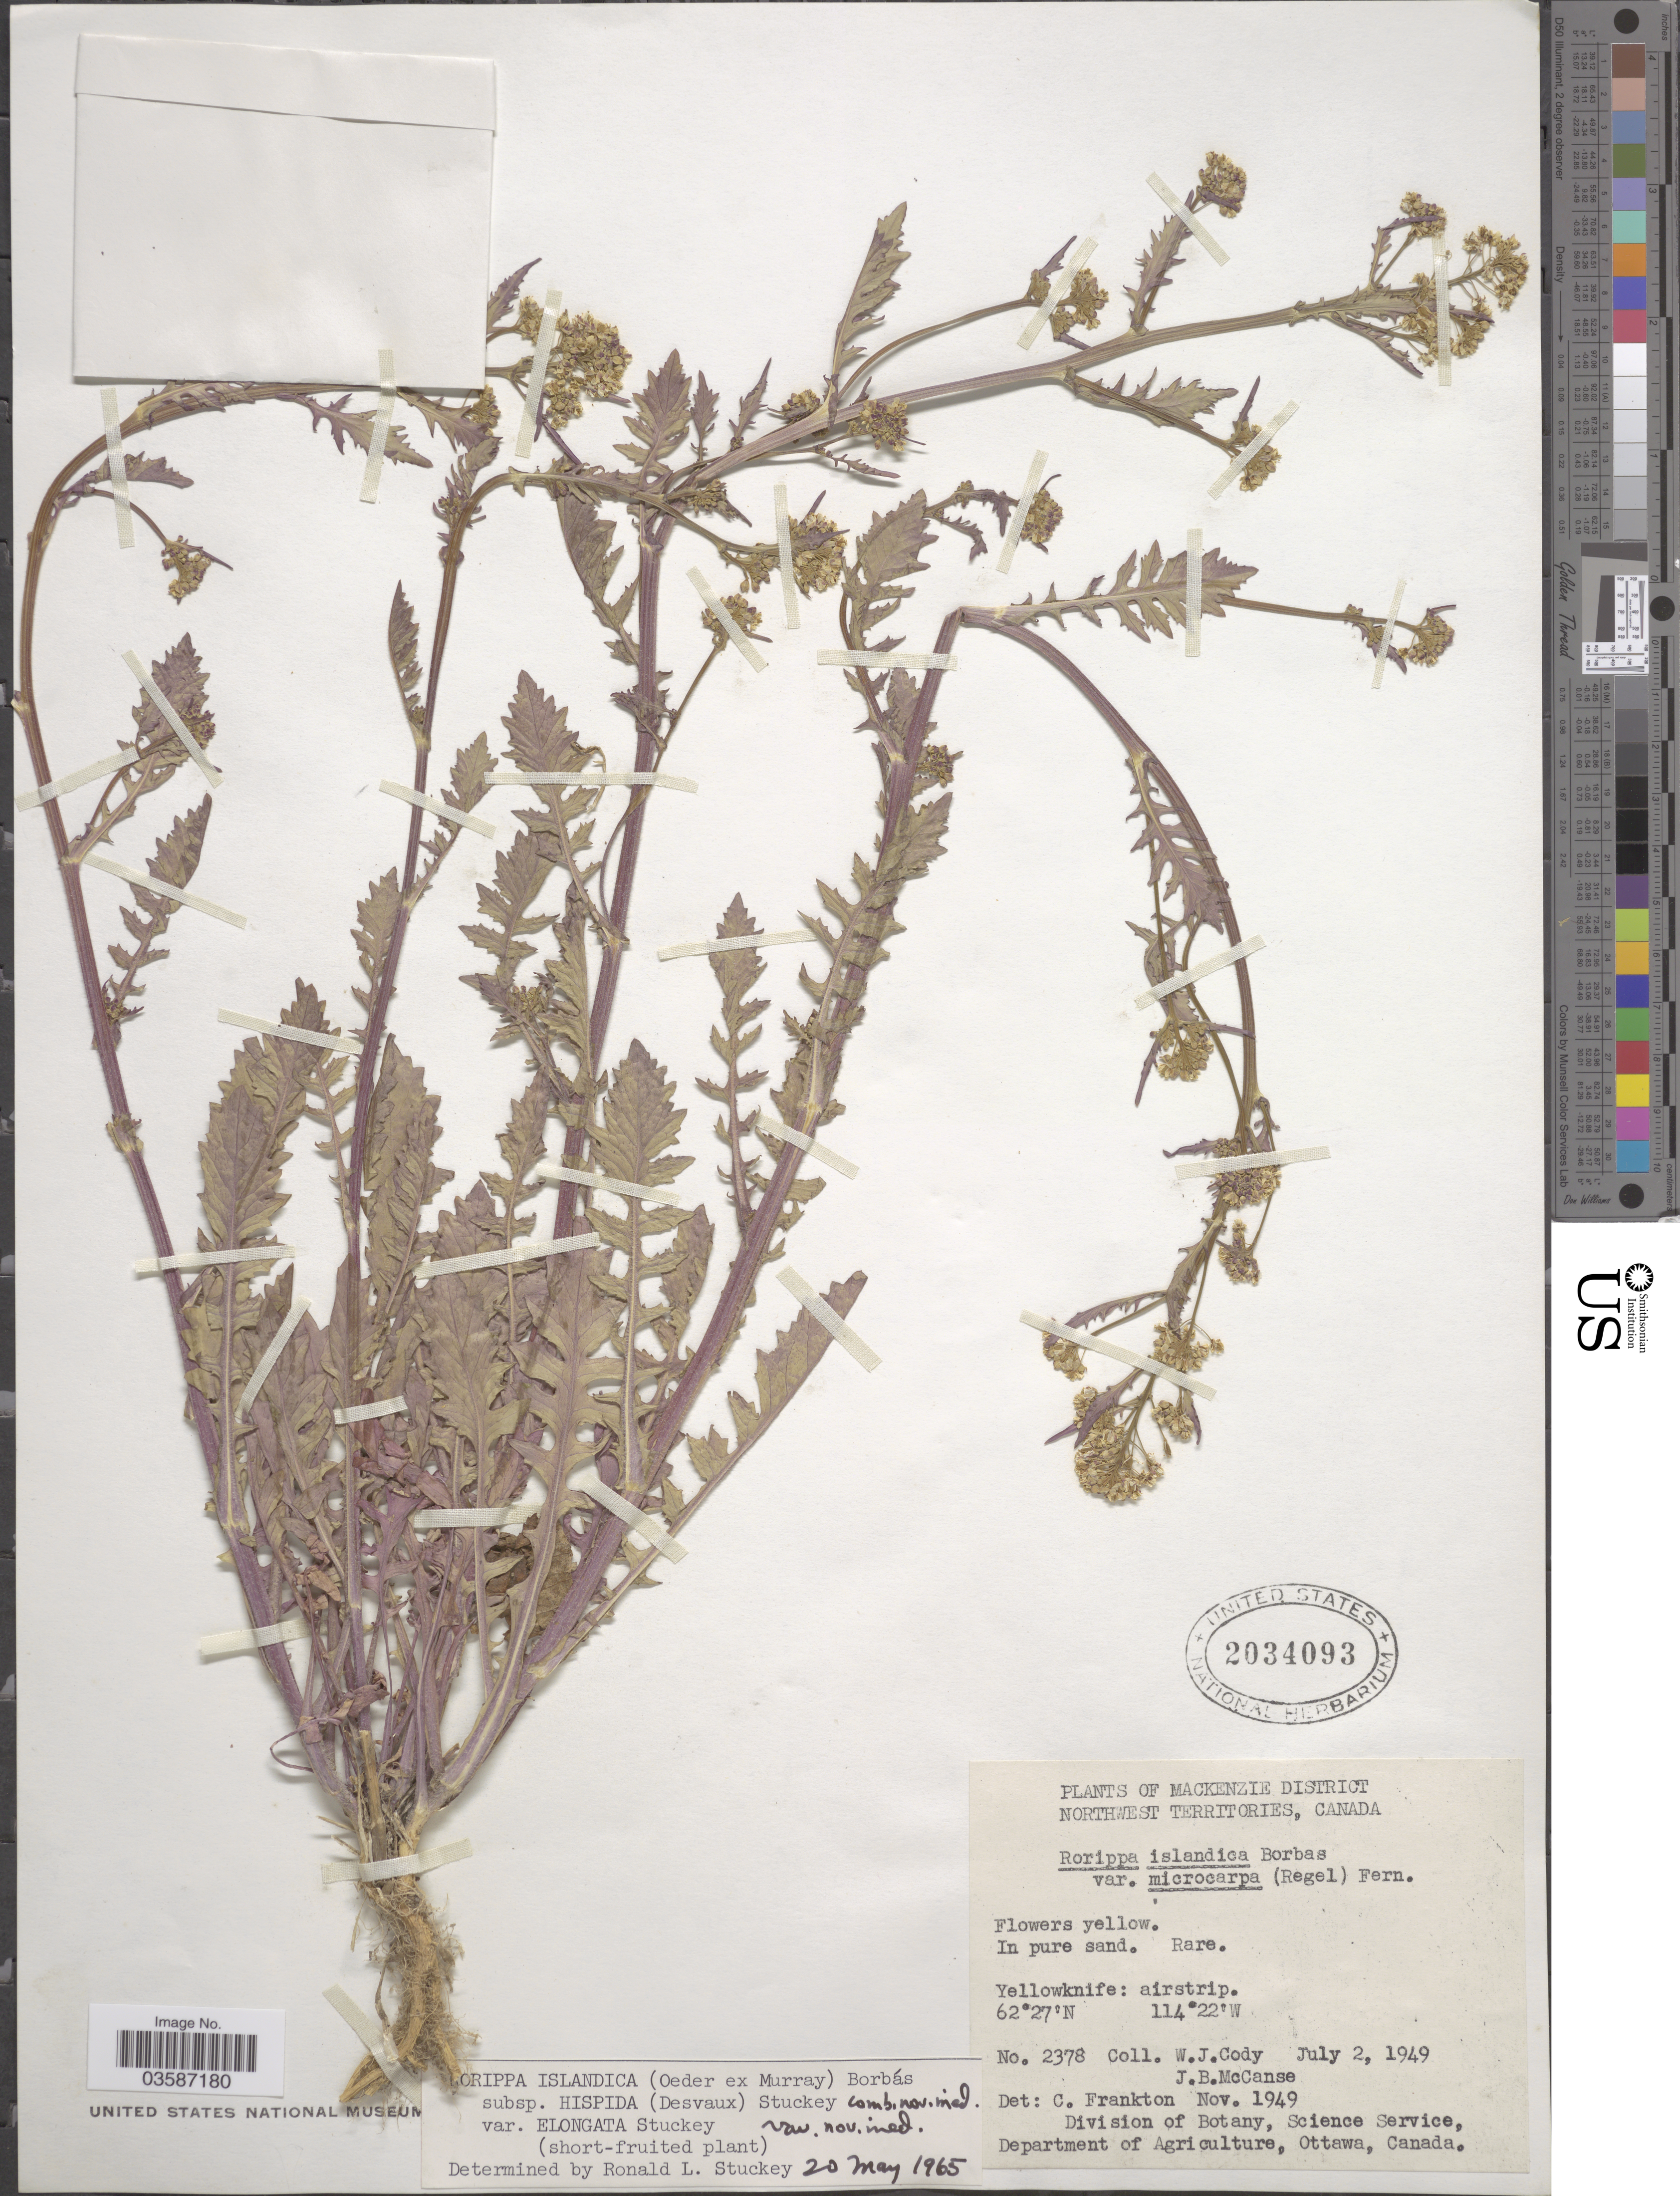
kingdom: Plantae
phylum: Tracheophyta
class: Magnoliopsida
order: Brassicales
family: Brassicaceae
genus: Rorippa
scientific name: Rorippa islandica var. elongata Stuckey var. nov. ined.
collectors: W. Cody & J. McCanse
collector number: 2378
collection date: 1949-07-02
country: Canada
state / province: Northwest Territories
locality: Mackenzie District, Yellowknife: airstrip.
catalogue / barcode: US 2034093